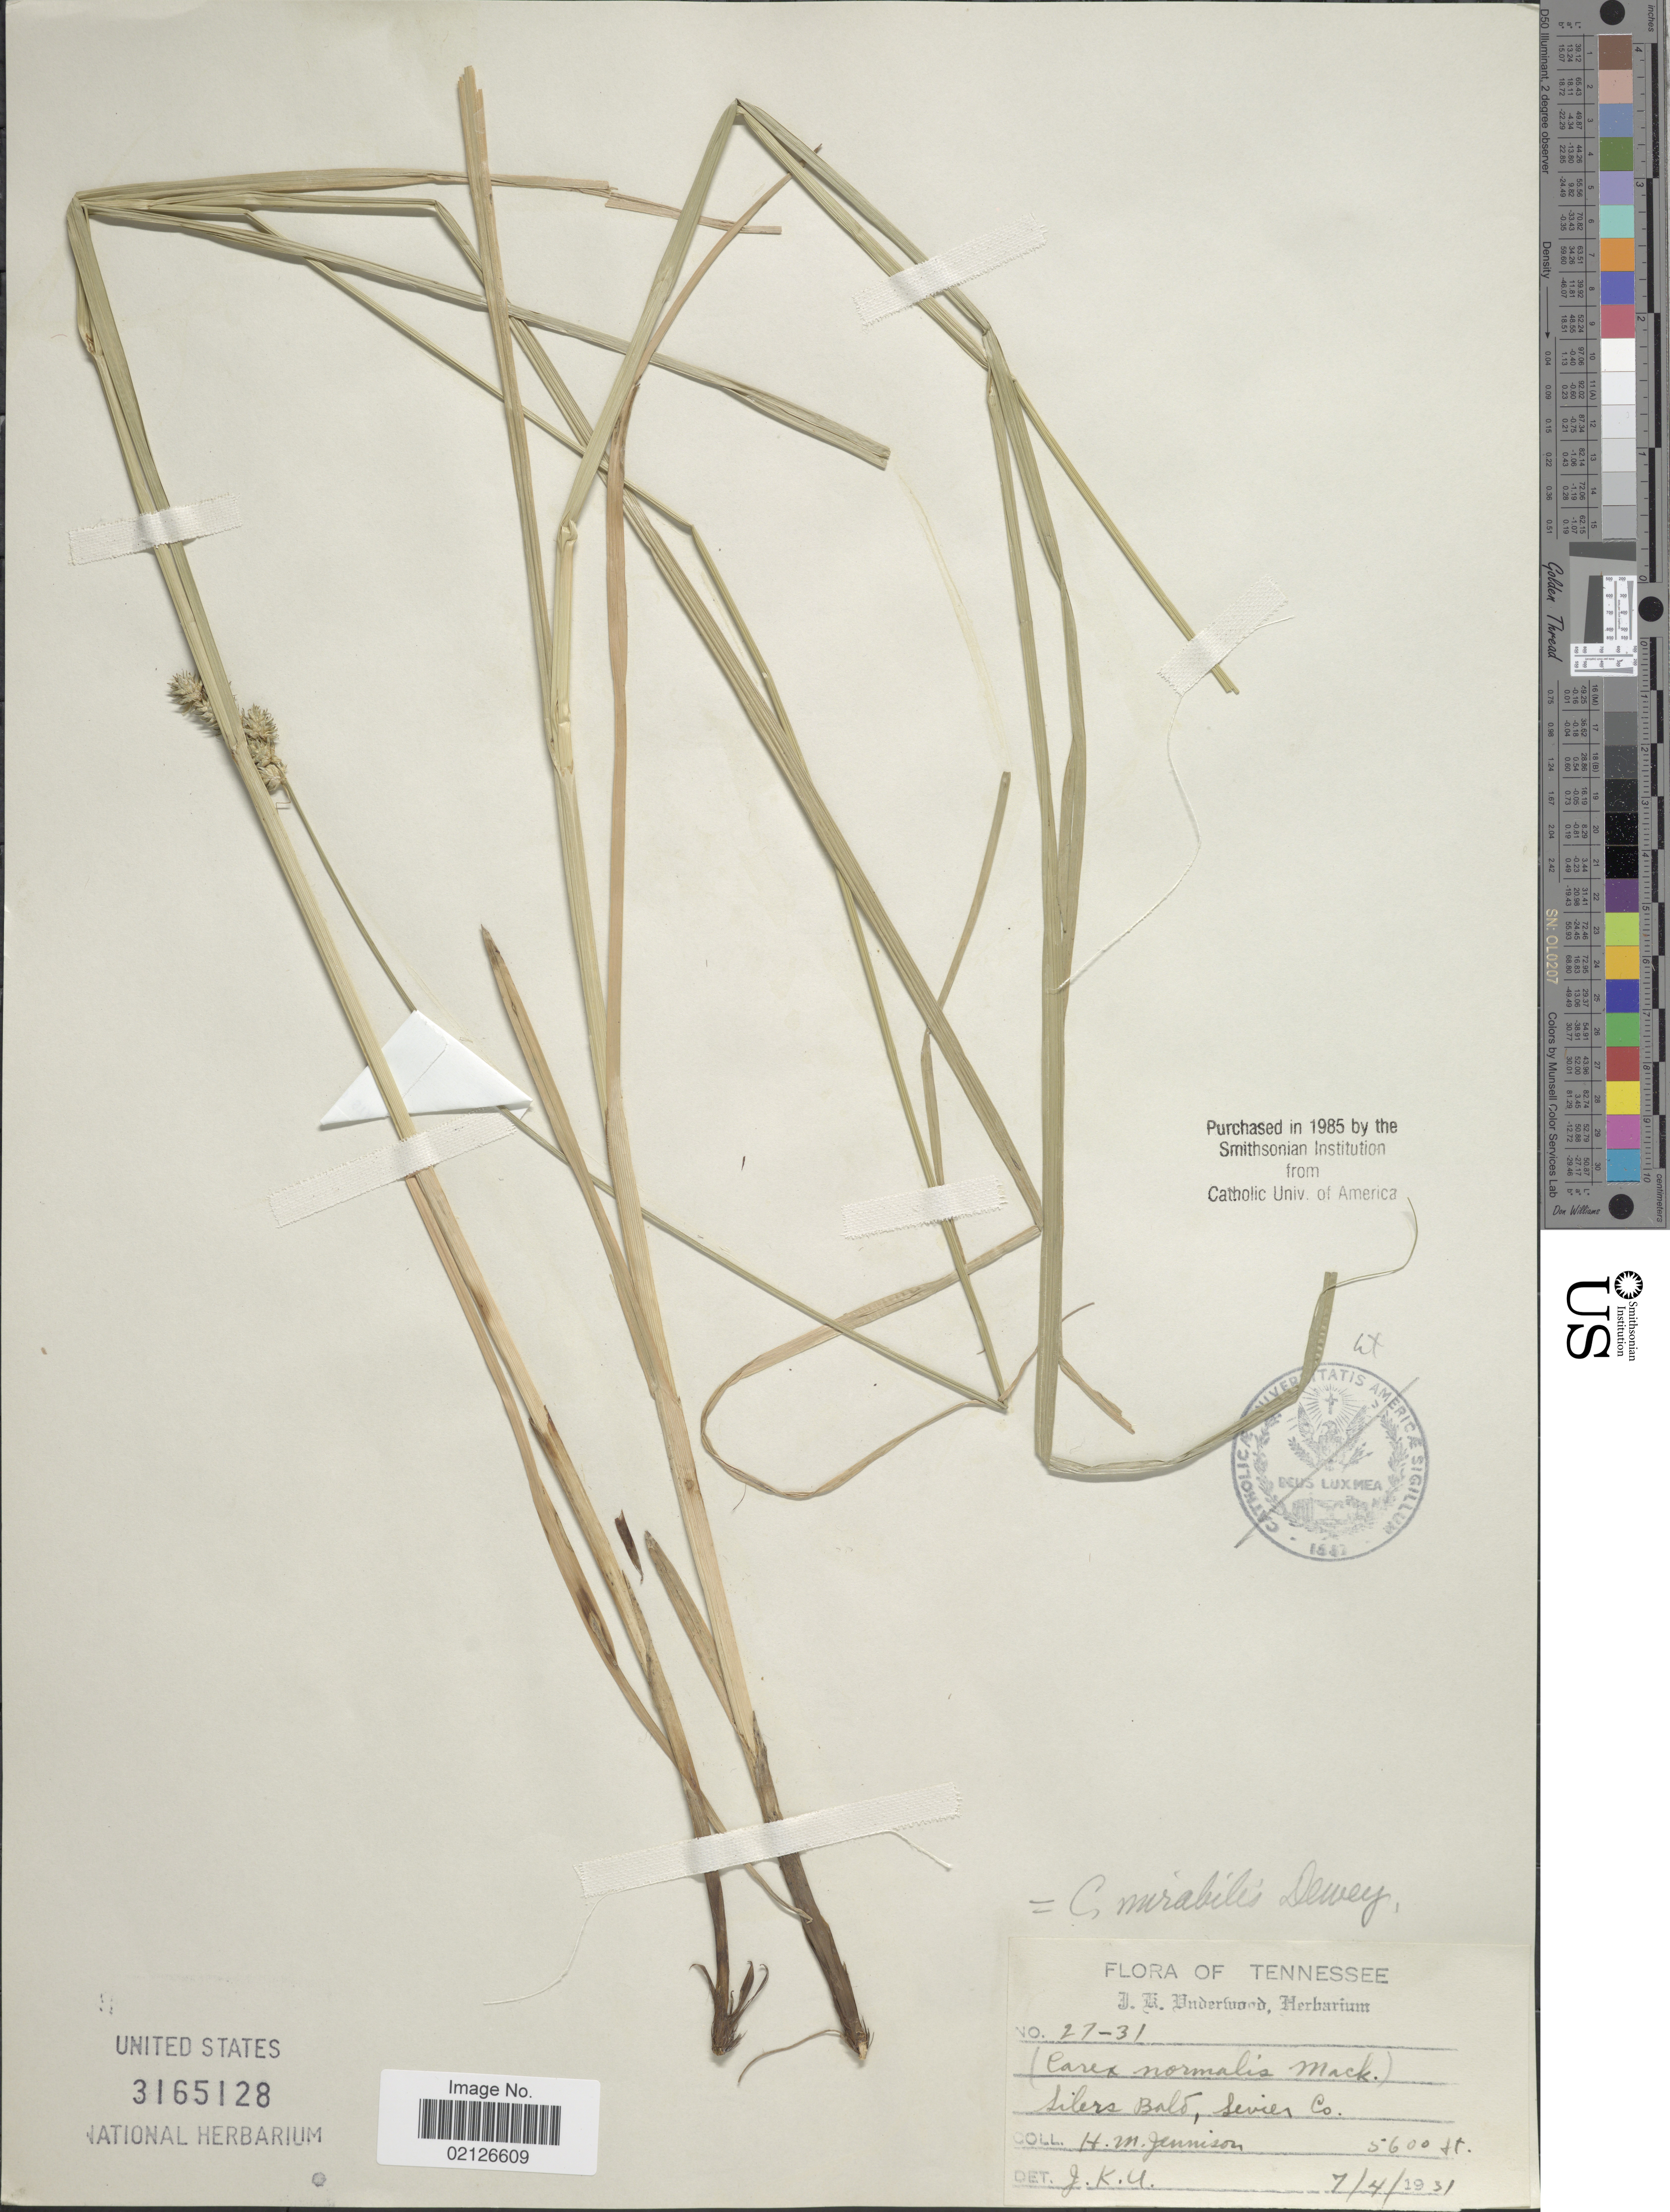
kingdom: Plantae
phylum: Tracheophyta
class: Liliopsida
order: Poales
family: Cyperaceae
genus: Carex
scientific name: Carex normalis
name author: Mack.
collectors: H. Jennison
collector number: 27-31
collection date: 1931-07-04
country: United States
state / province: Tennessee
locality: Silers Bald, Sevier Co.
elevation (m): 1707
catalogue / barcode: US 3165128